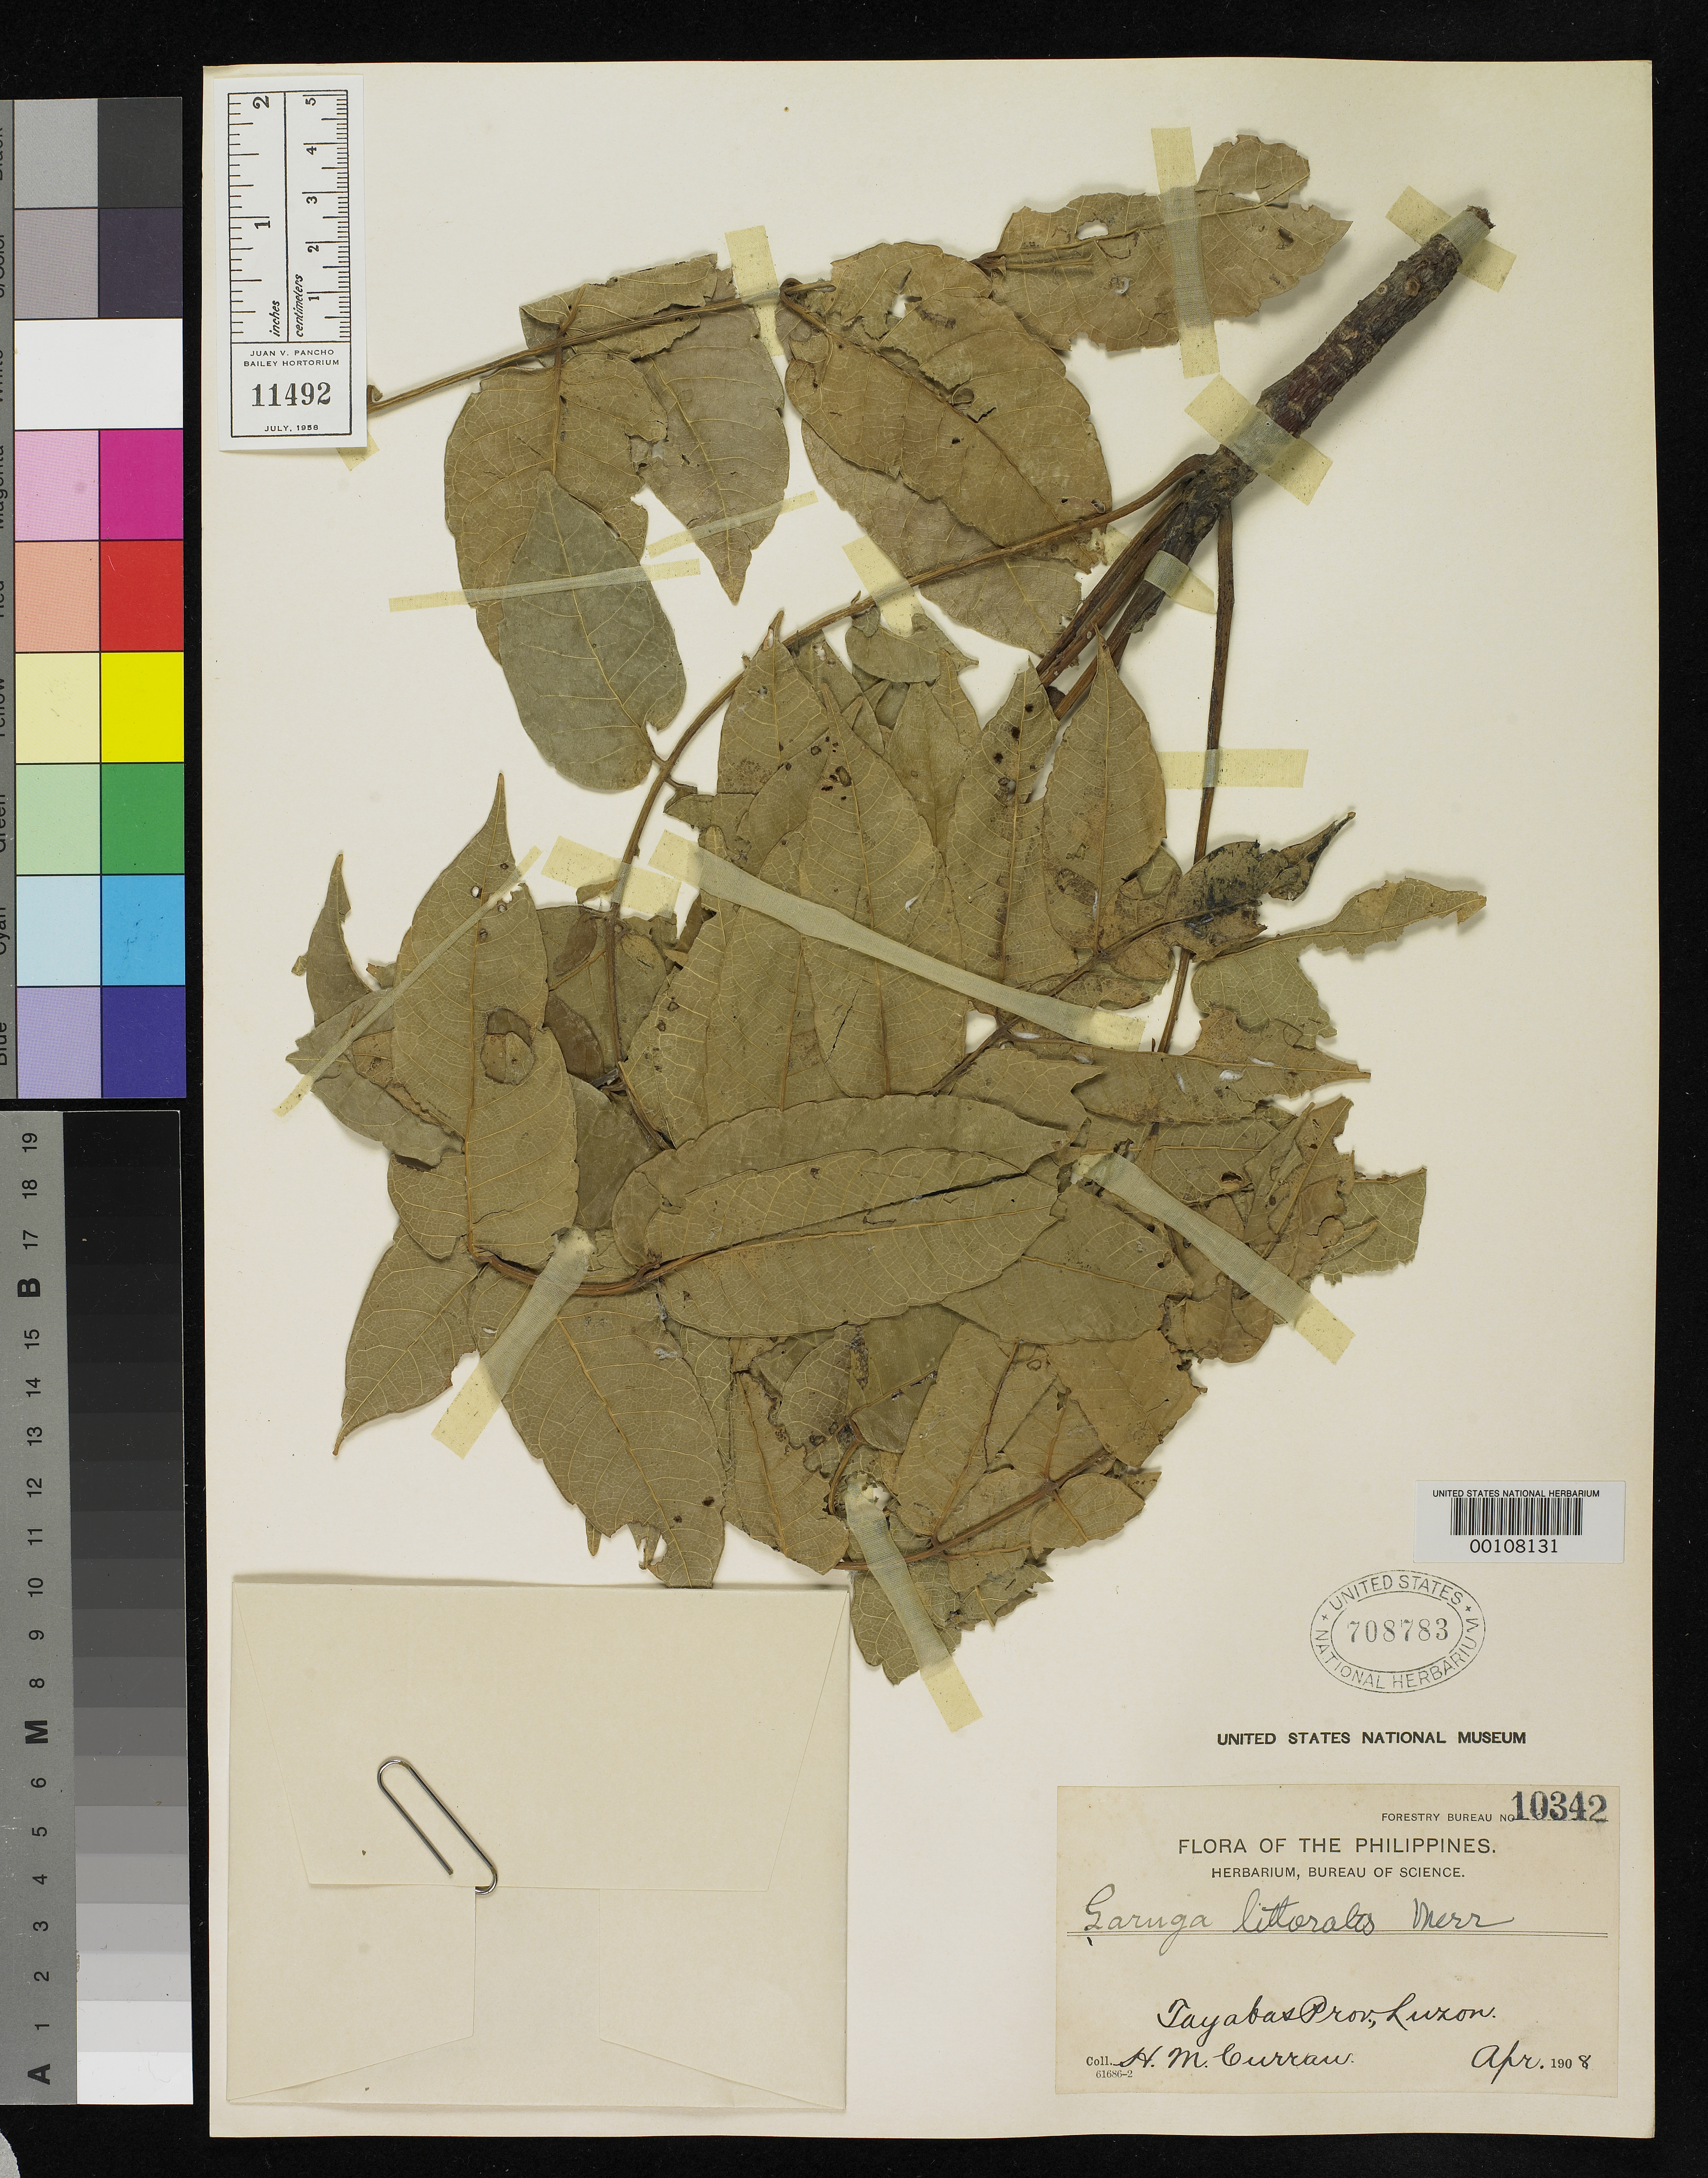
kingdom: Plantae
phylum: Tracheophyta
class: Magnoliopsida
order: Sapindales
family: Burseraceae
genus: Garuga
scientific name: Garuga littoralis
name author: Merr.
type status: Isotype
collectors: H. M. Curran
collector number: Bur. Sci. 10342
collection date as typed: Apr 1908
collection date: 1908-04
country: Philippines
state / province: Calabarzon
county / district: Quezon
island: Luzon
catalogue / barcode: US 708783